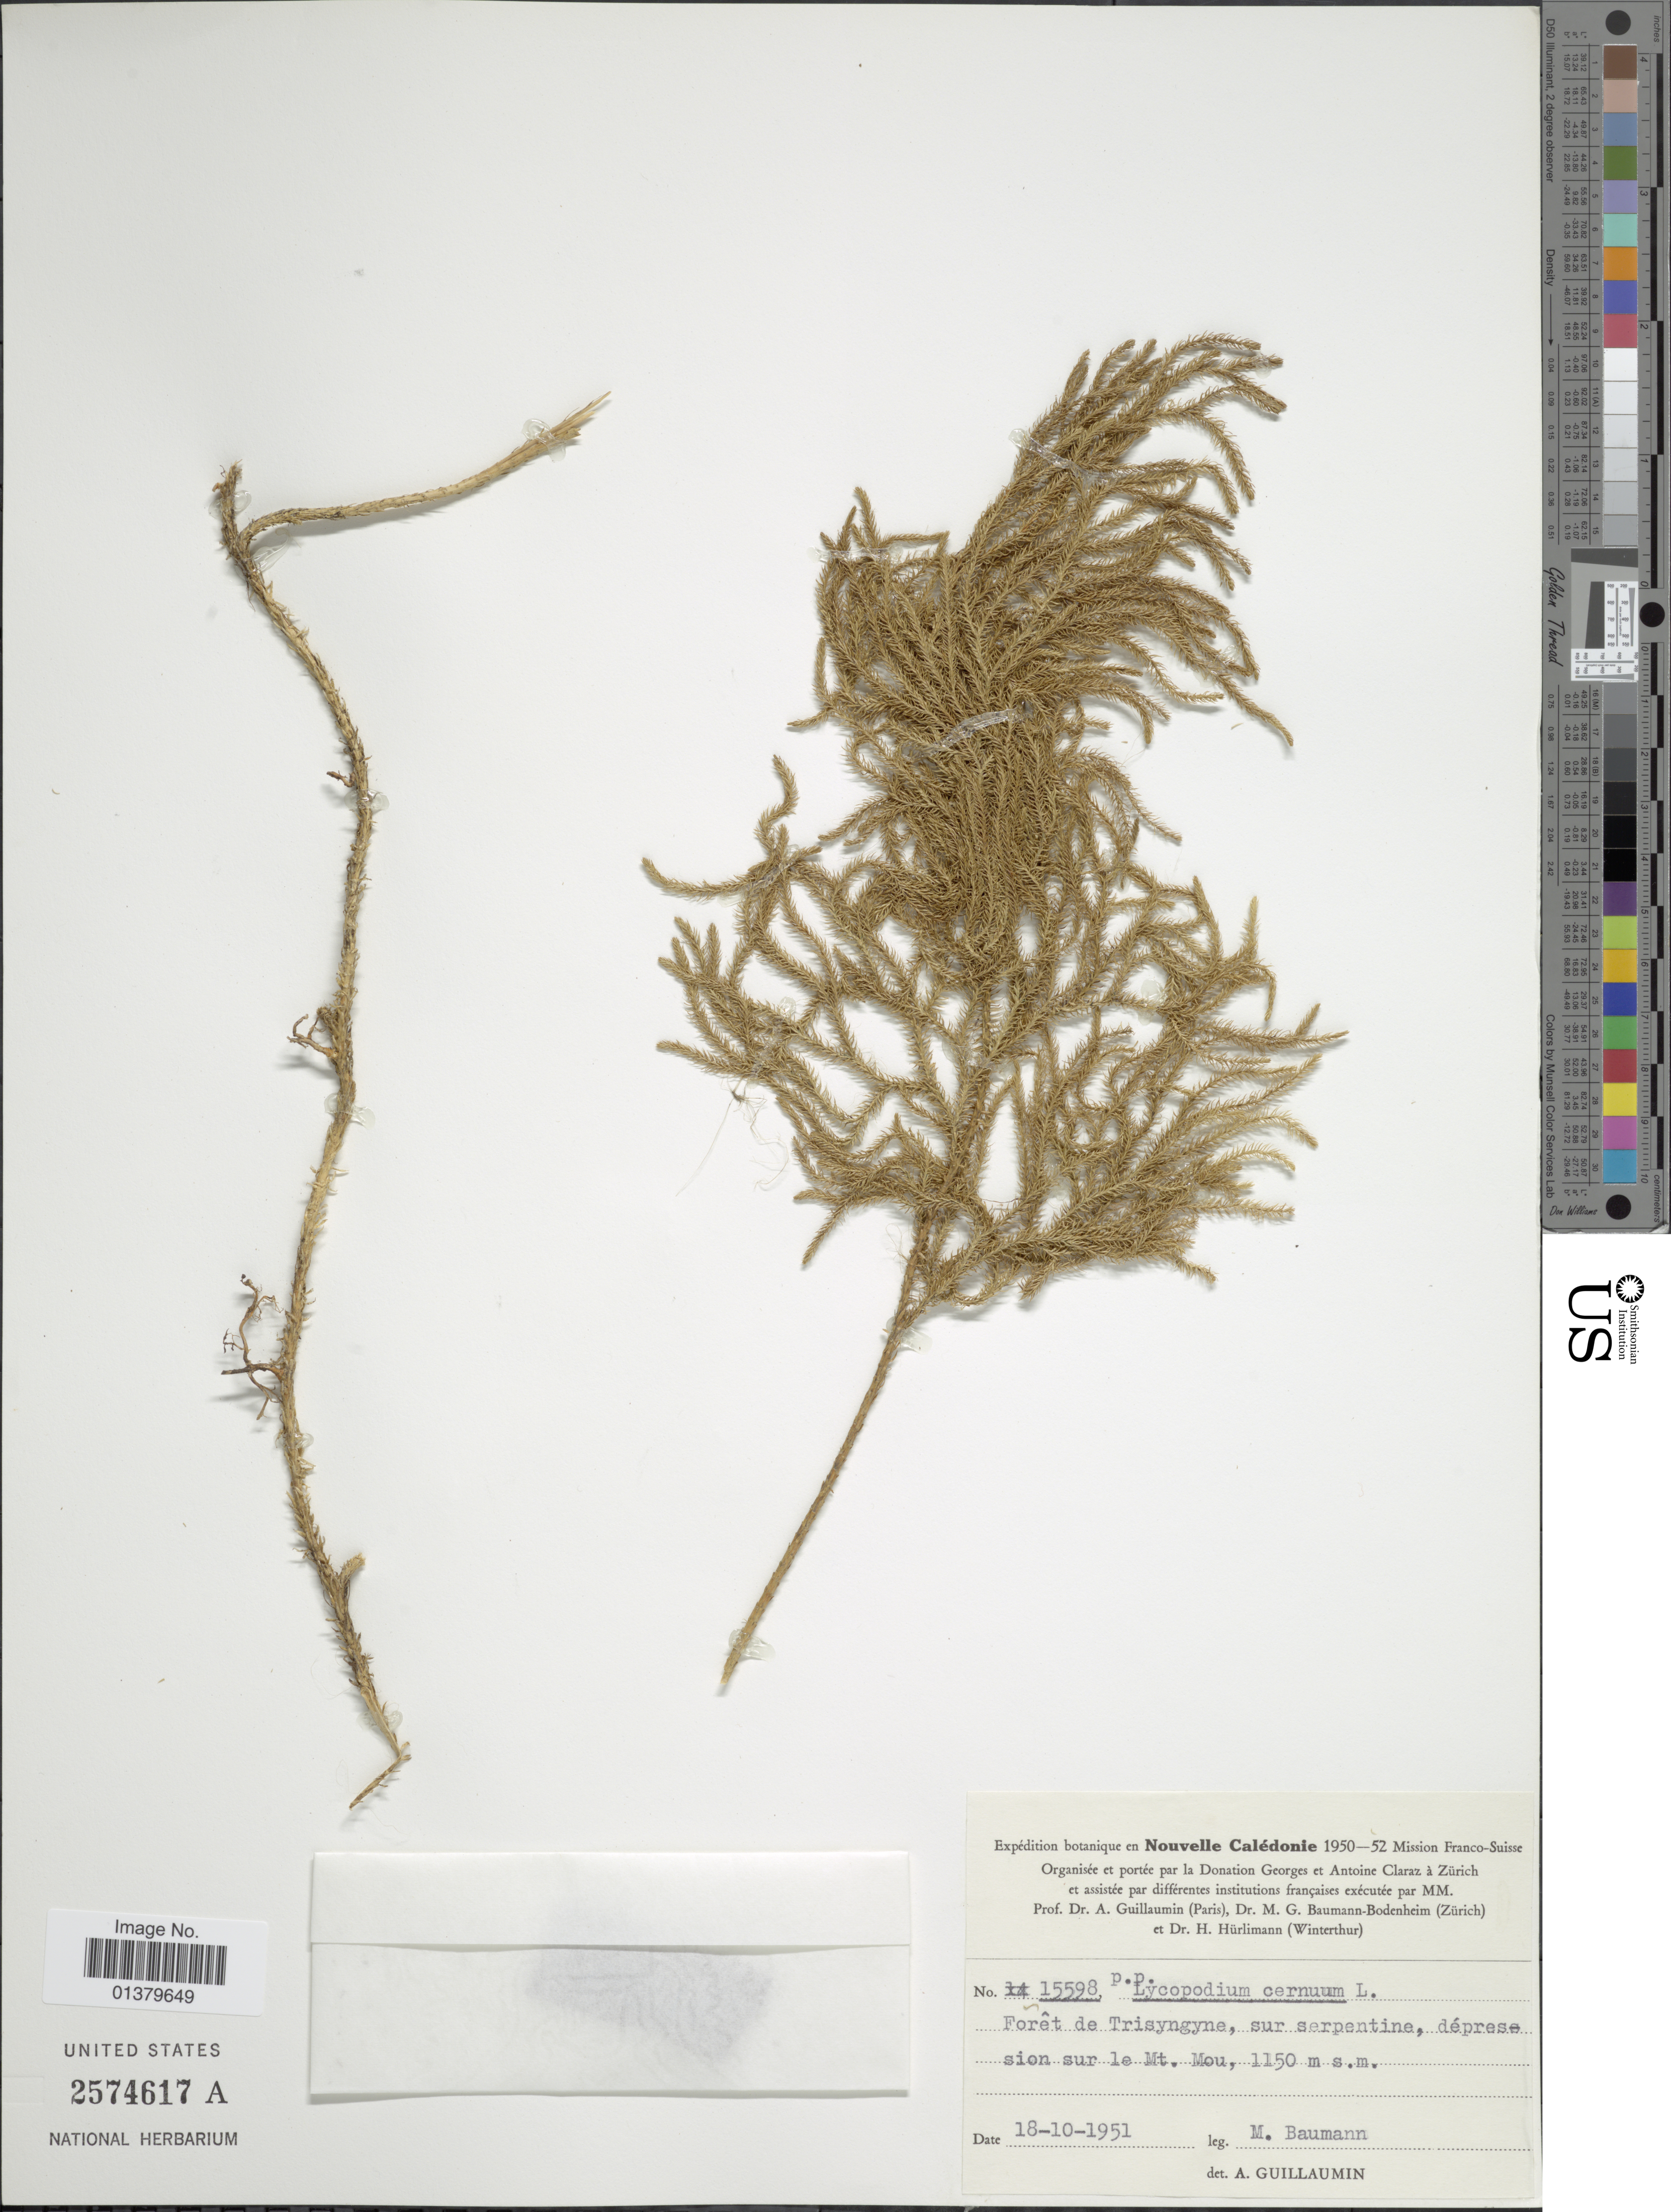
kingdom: Plantae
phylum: Tracheophyta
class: Lycopodiopsida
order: Lycopodiales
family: Lycopodiaceae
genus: Palhinhaea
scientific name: Palhinhaea cernua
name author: (L.) Vasc. & Franco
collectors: M. Baumann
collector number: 15598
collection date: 1951-10-18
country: New Caledonia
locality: Forêt de Trisyngyne, sur serpentine, dépression sur le Mt Mou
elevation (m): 1150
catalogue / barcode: US 2574617A